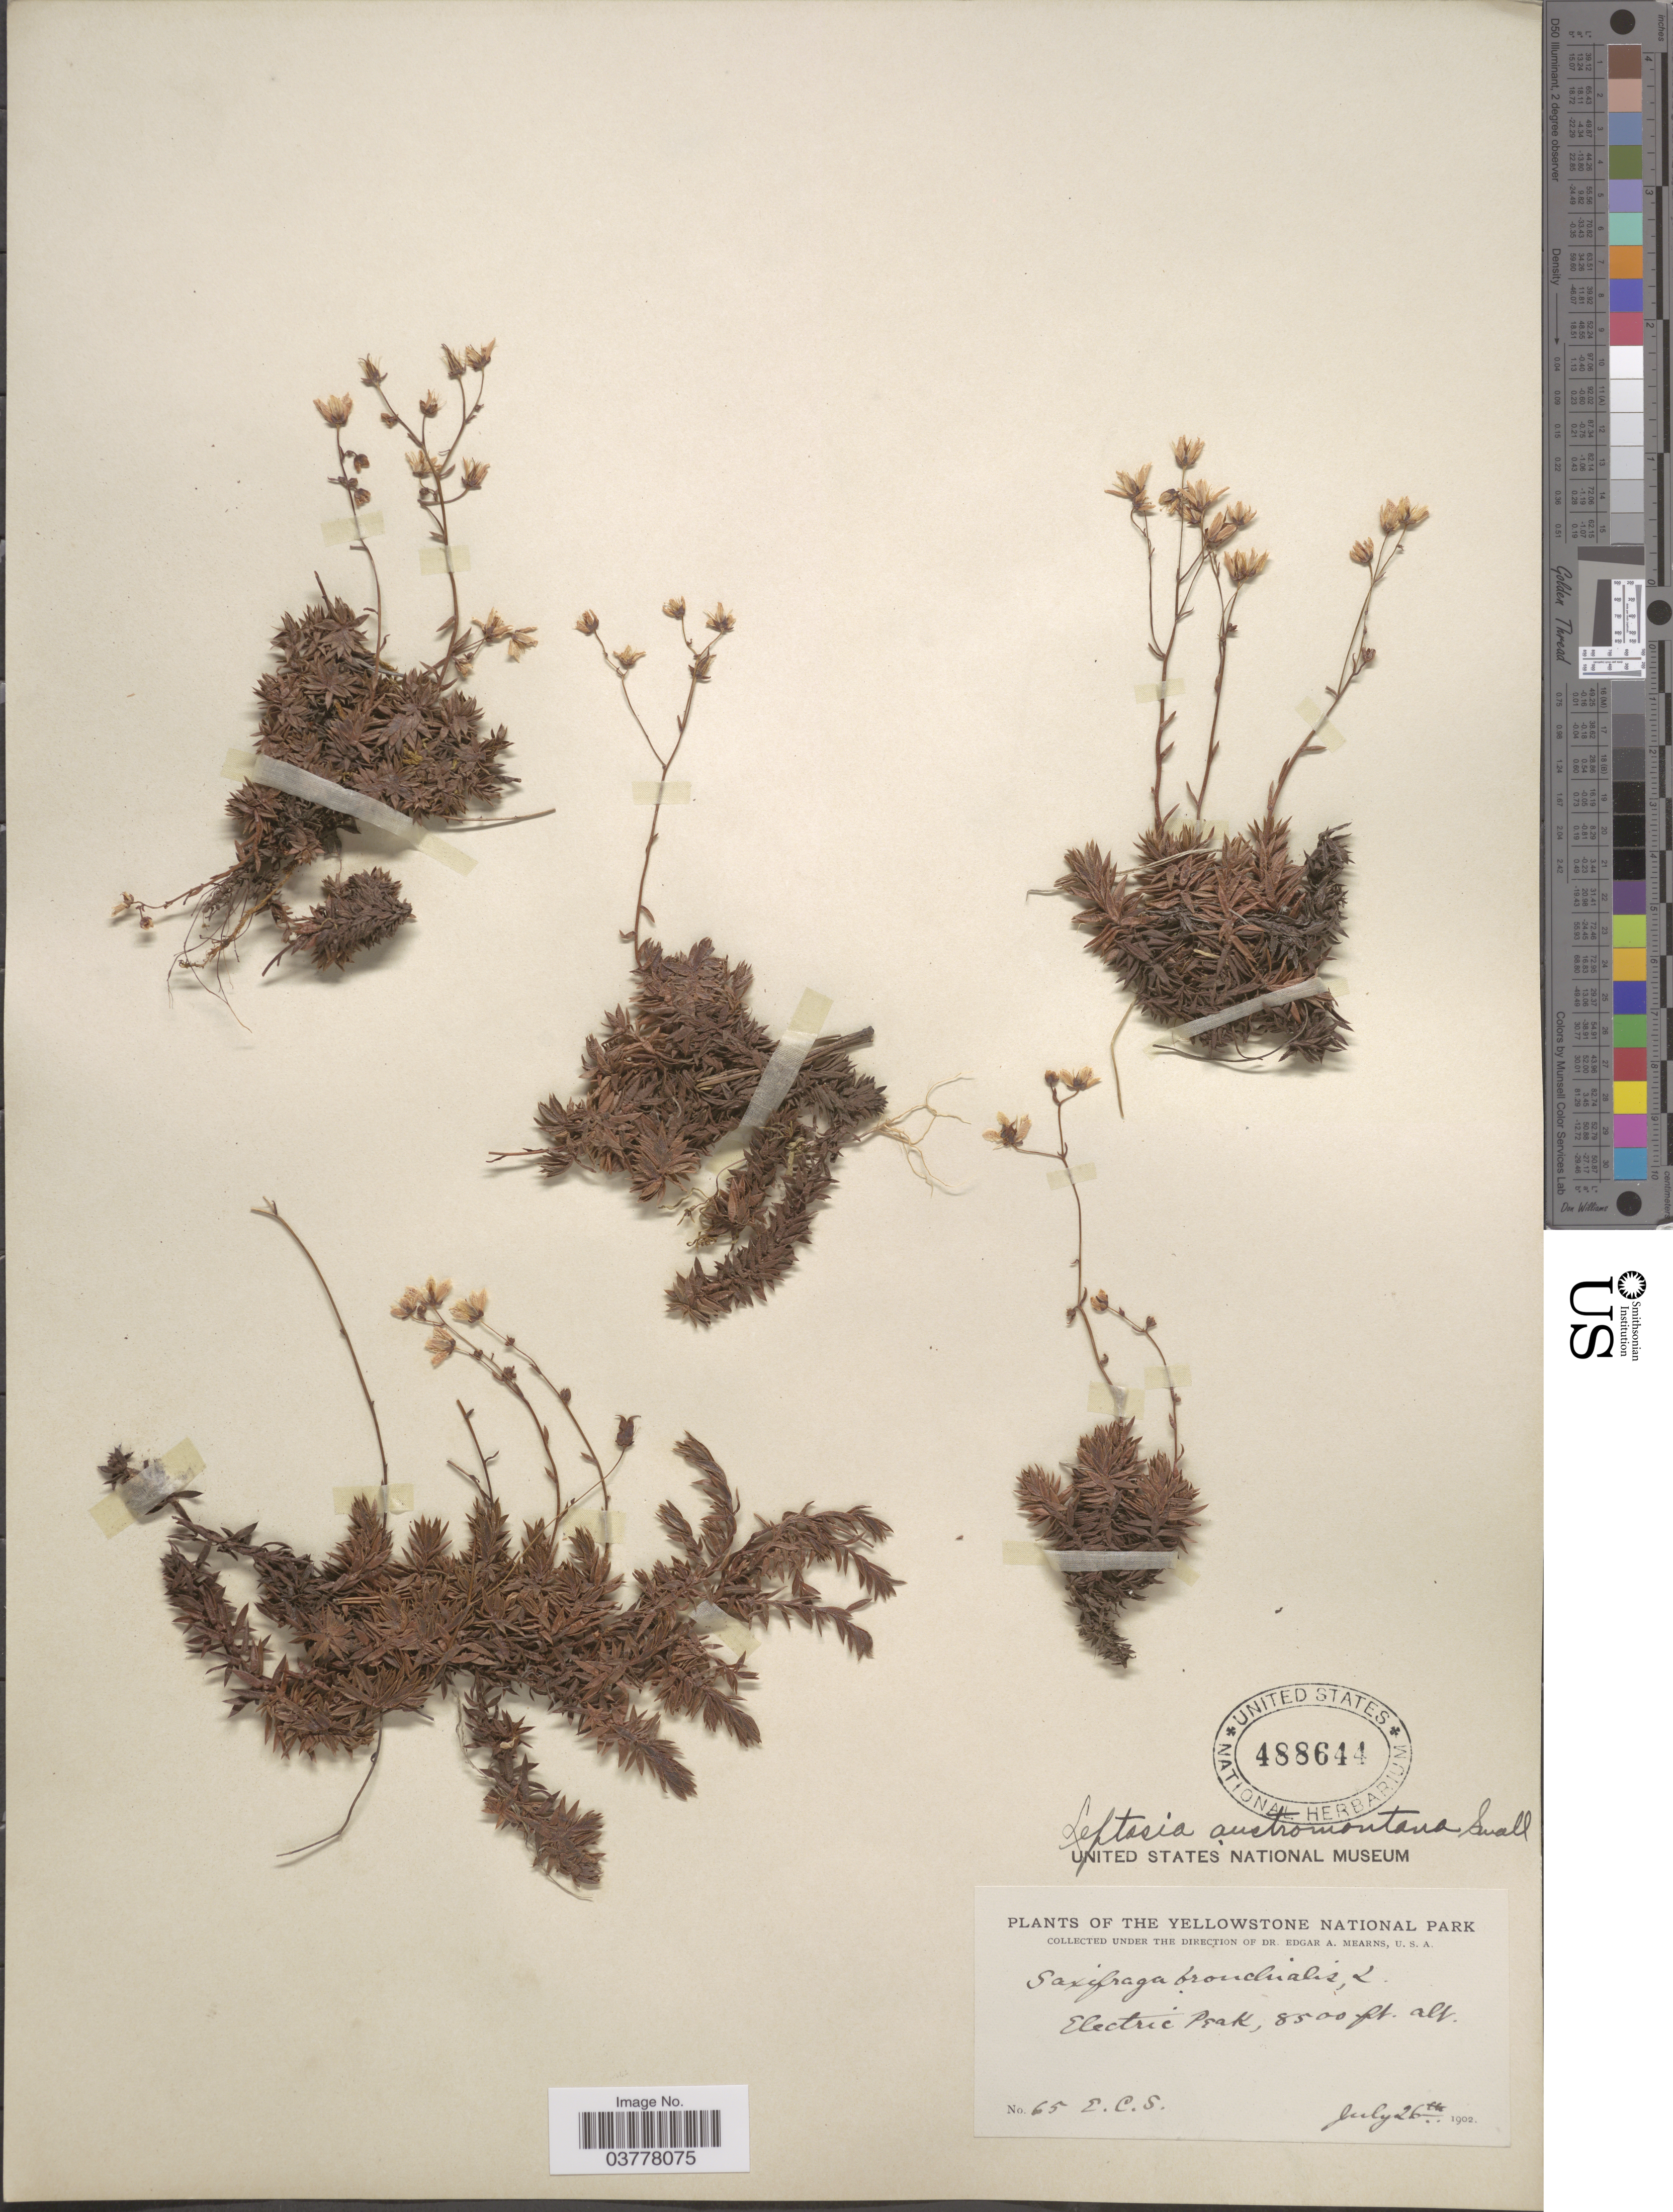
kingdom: Plantae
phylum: Tracheophyta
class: Magnoliopsida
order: Saxifragales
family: Saxifragaceae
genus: Saxifraga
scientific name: Saxifraga bronchialis subsp. austromontana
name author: (Wiegand) Piper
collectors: E. C. Smith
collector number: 65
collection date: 1902-07-26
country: United States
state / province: Montana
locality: The Yellowstone National Park. Electric Peak.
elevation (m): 2591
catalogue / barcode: US 488644